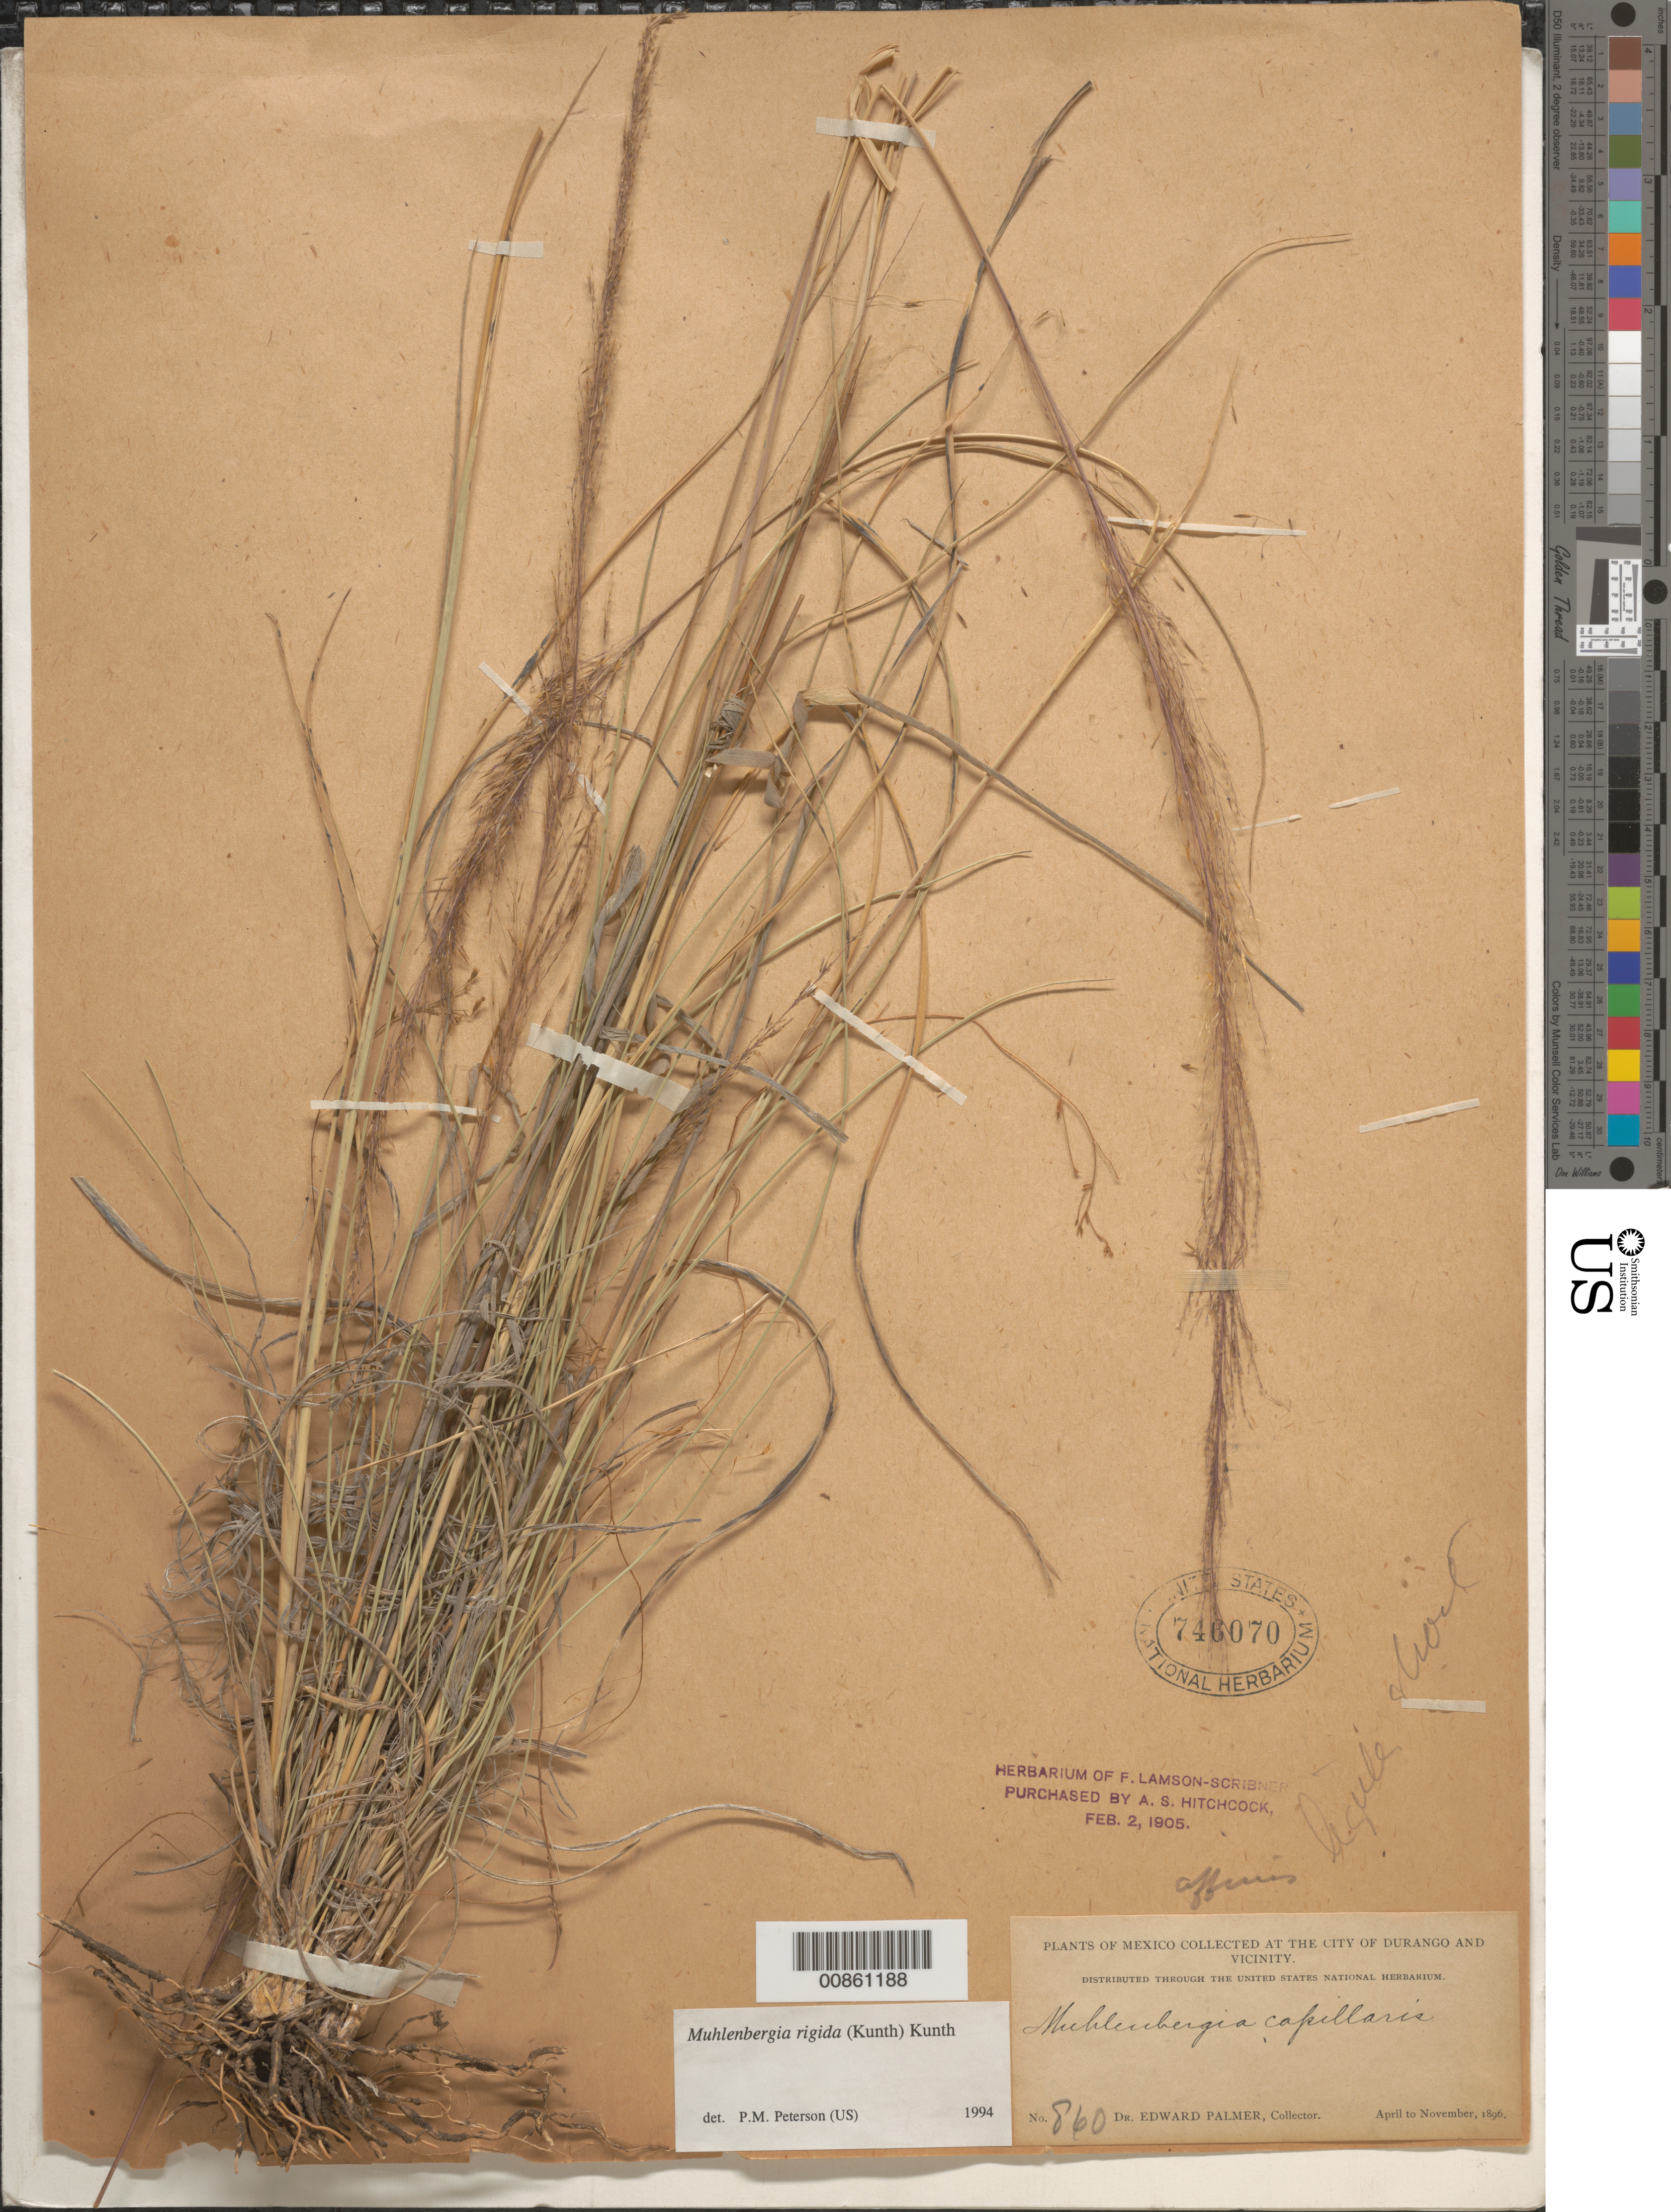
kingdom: Plantae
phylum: Tracheophyta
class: Liliopsida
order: Poales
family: Poaceae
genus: Muhlenbergia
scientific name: Muhlenbergia rigida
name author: (Kunth) Kunth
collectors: E. Palmer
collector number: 860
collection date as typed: Nov 1896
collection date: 1896-11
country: Mexico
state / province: Durango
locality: City of Durango and vicinity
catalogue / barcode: US 746070